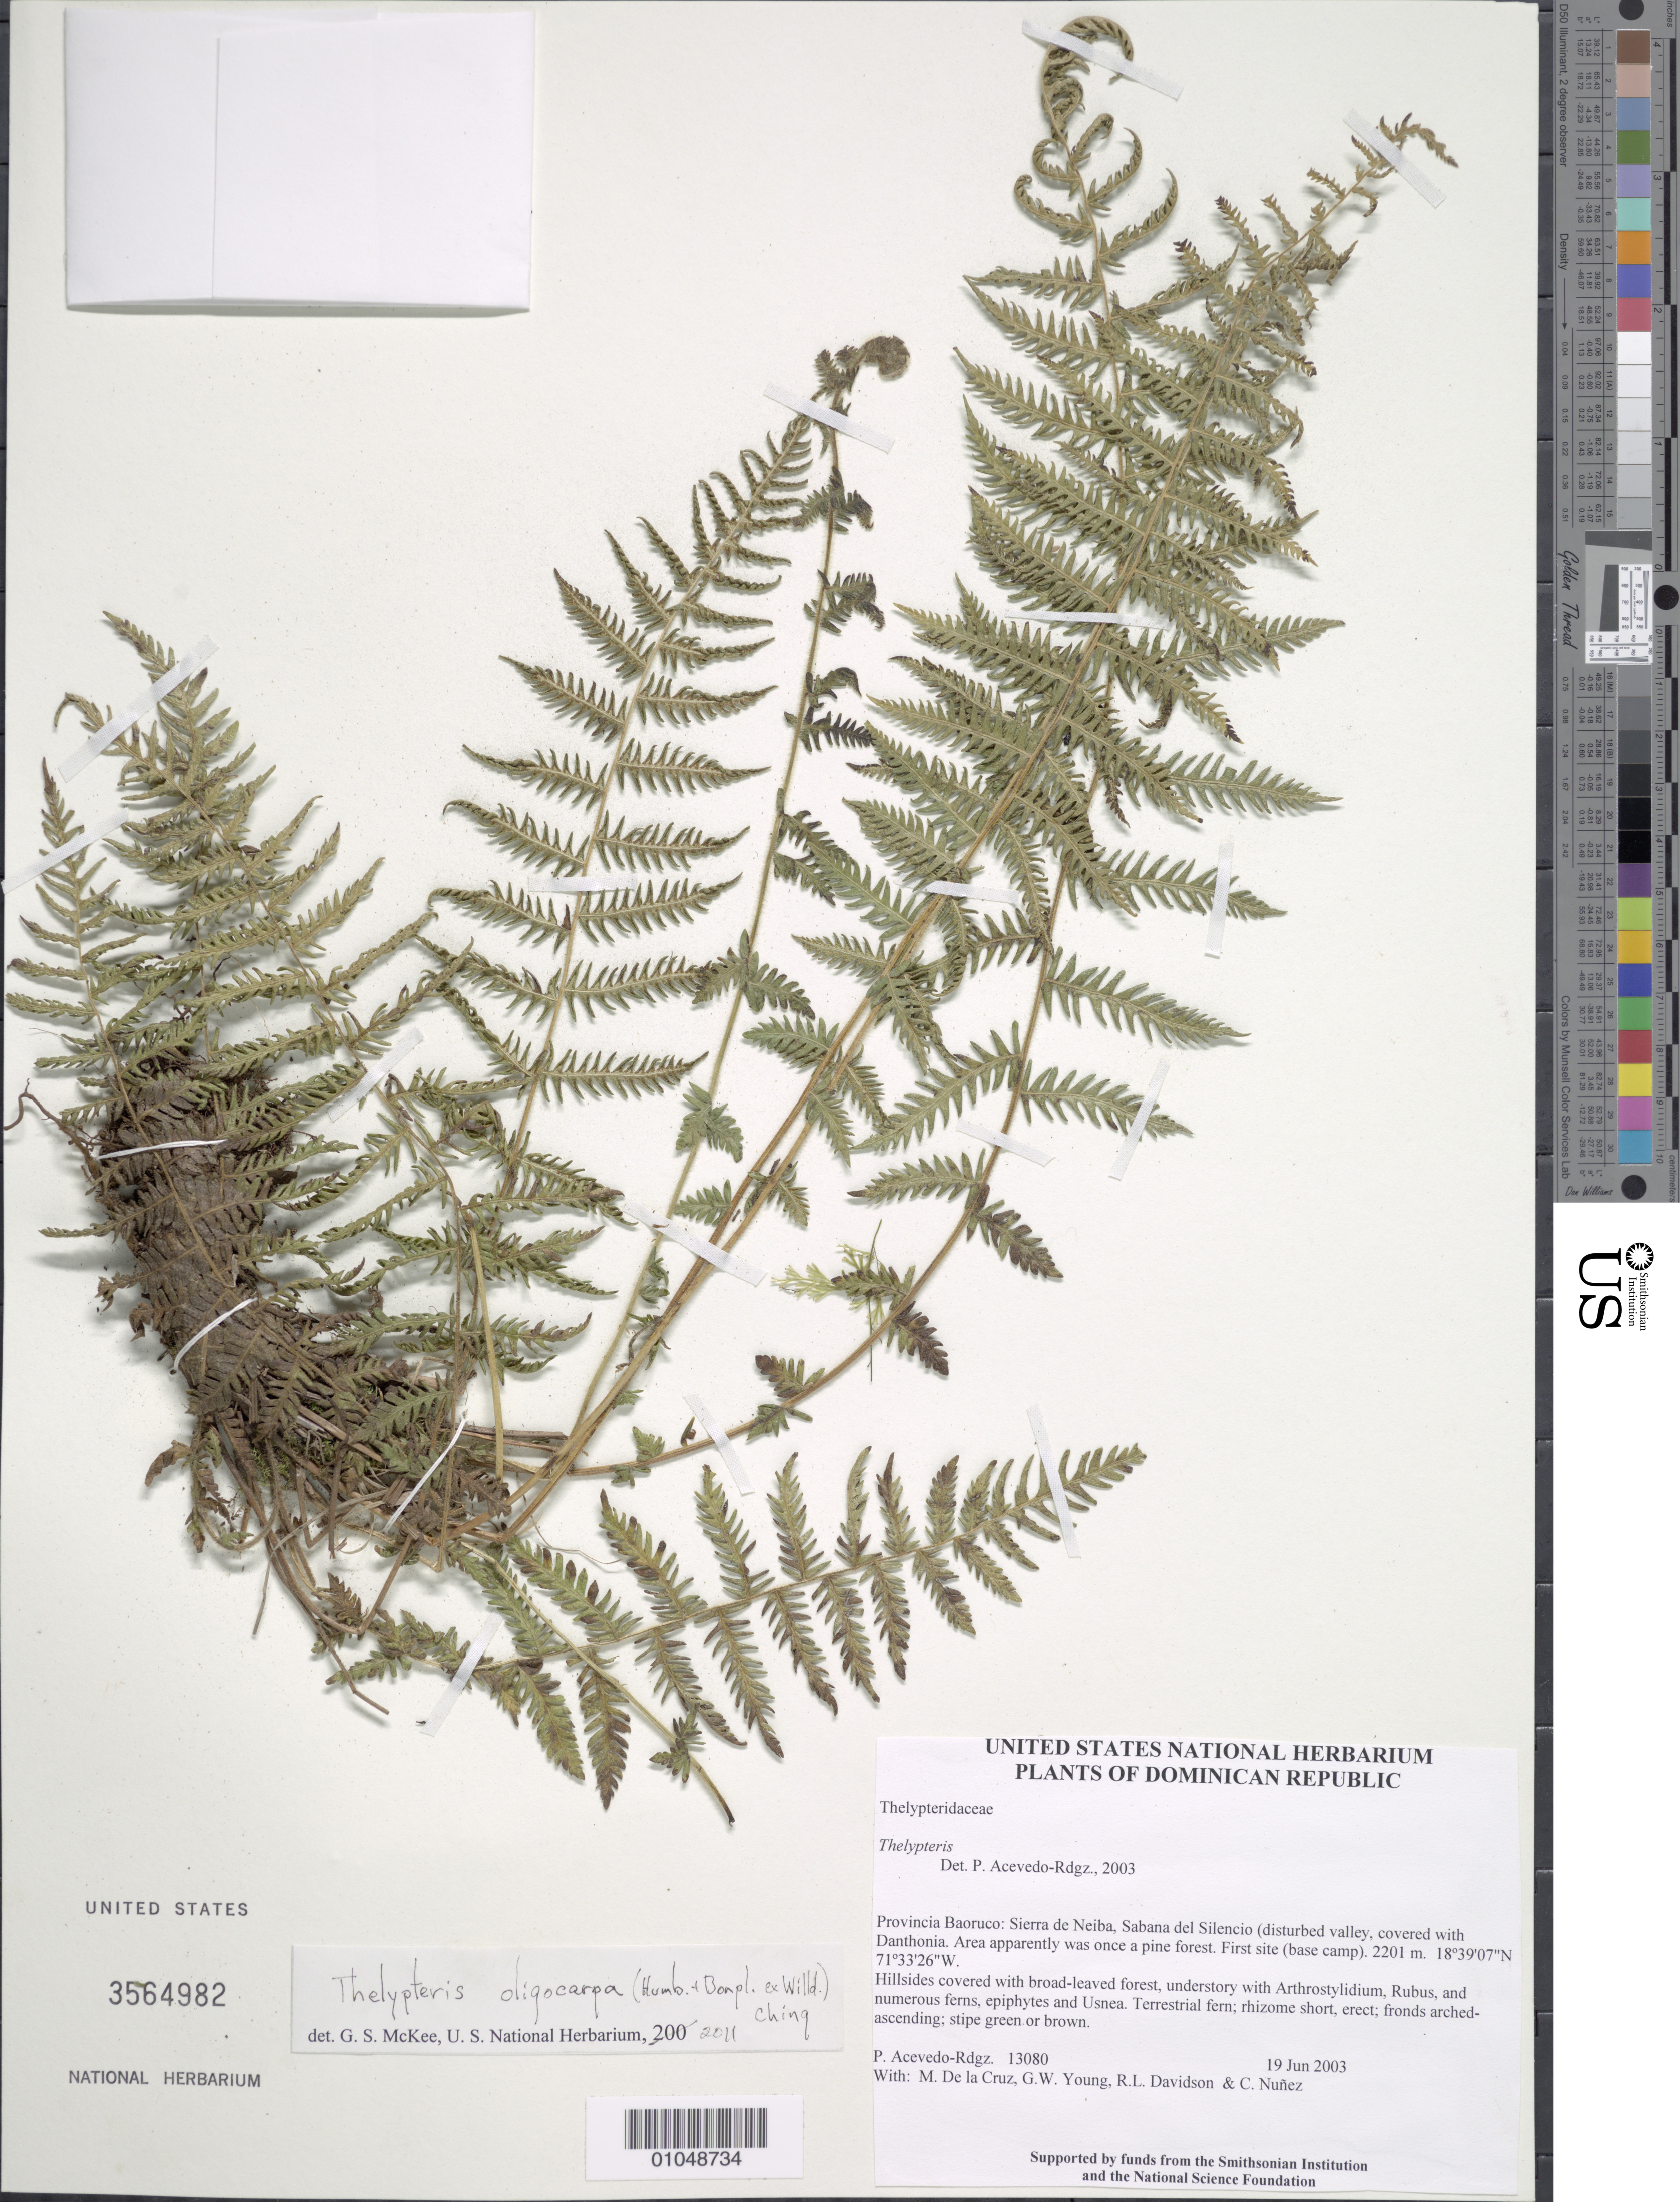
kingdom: Plantae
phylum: Tracheophyta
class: Polypodiopsida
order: Polypodiales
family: Thelypteridaceae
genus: Amauropelta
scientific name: Amauropelta oligocarpa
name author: (Humb. & Bonpl. ex Willd.) Pic. Serm.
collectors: P. Acevedo-Rodr., M. de la Cruz, J. Rawlins, G. Young, R. Davidson & C. Nunez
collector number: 13080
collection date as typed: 19 Jun 2003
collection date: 2003-06-19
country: Dominican Republic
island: Hispaniola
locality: Provincia Baoruco: Sierra de Neiba, Sabana del Silencio (disturbed valley, covered with Danthonia. Area apparently was once a pine forest. First site (base camp).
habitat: Hillsides covered with broad-leaved forest, understory with Arthrostylidium, Rubus, and numerous ferns, epiphytes and Usnea.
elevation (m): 2201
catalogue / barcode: US 3564982